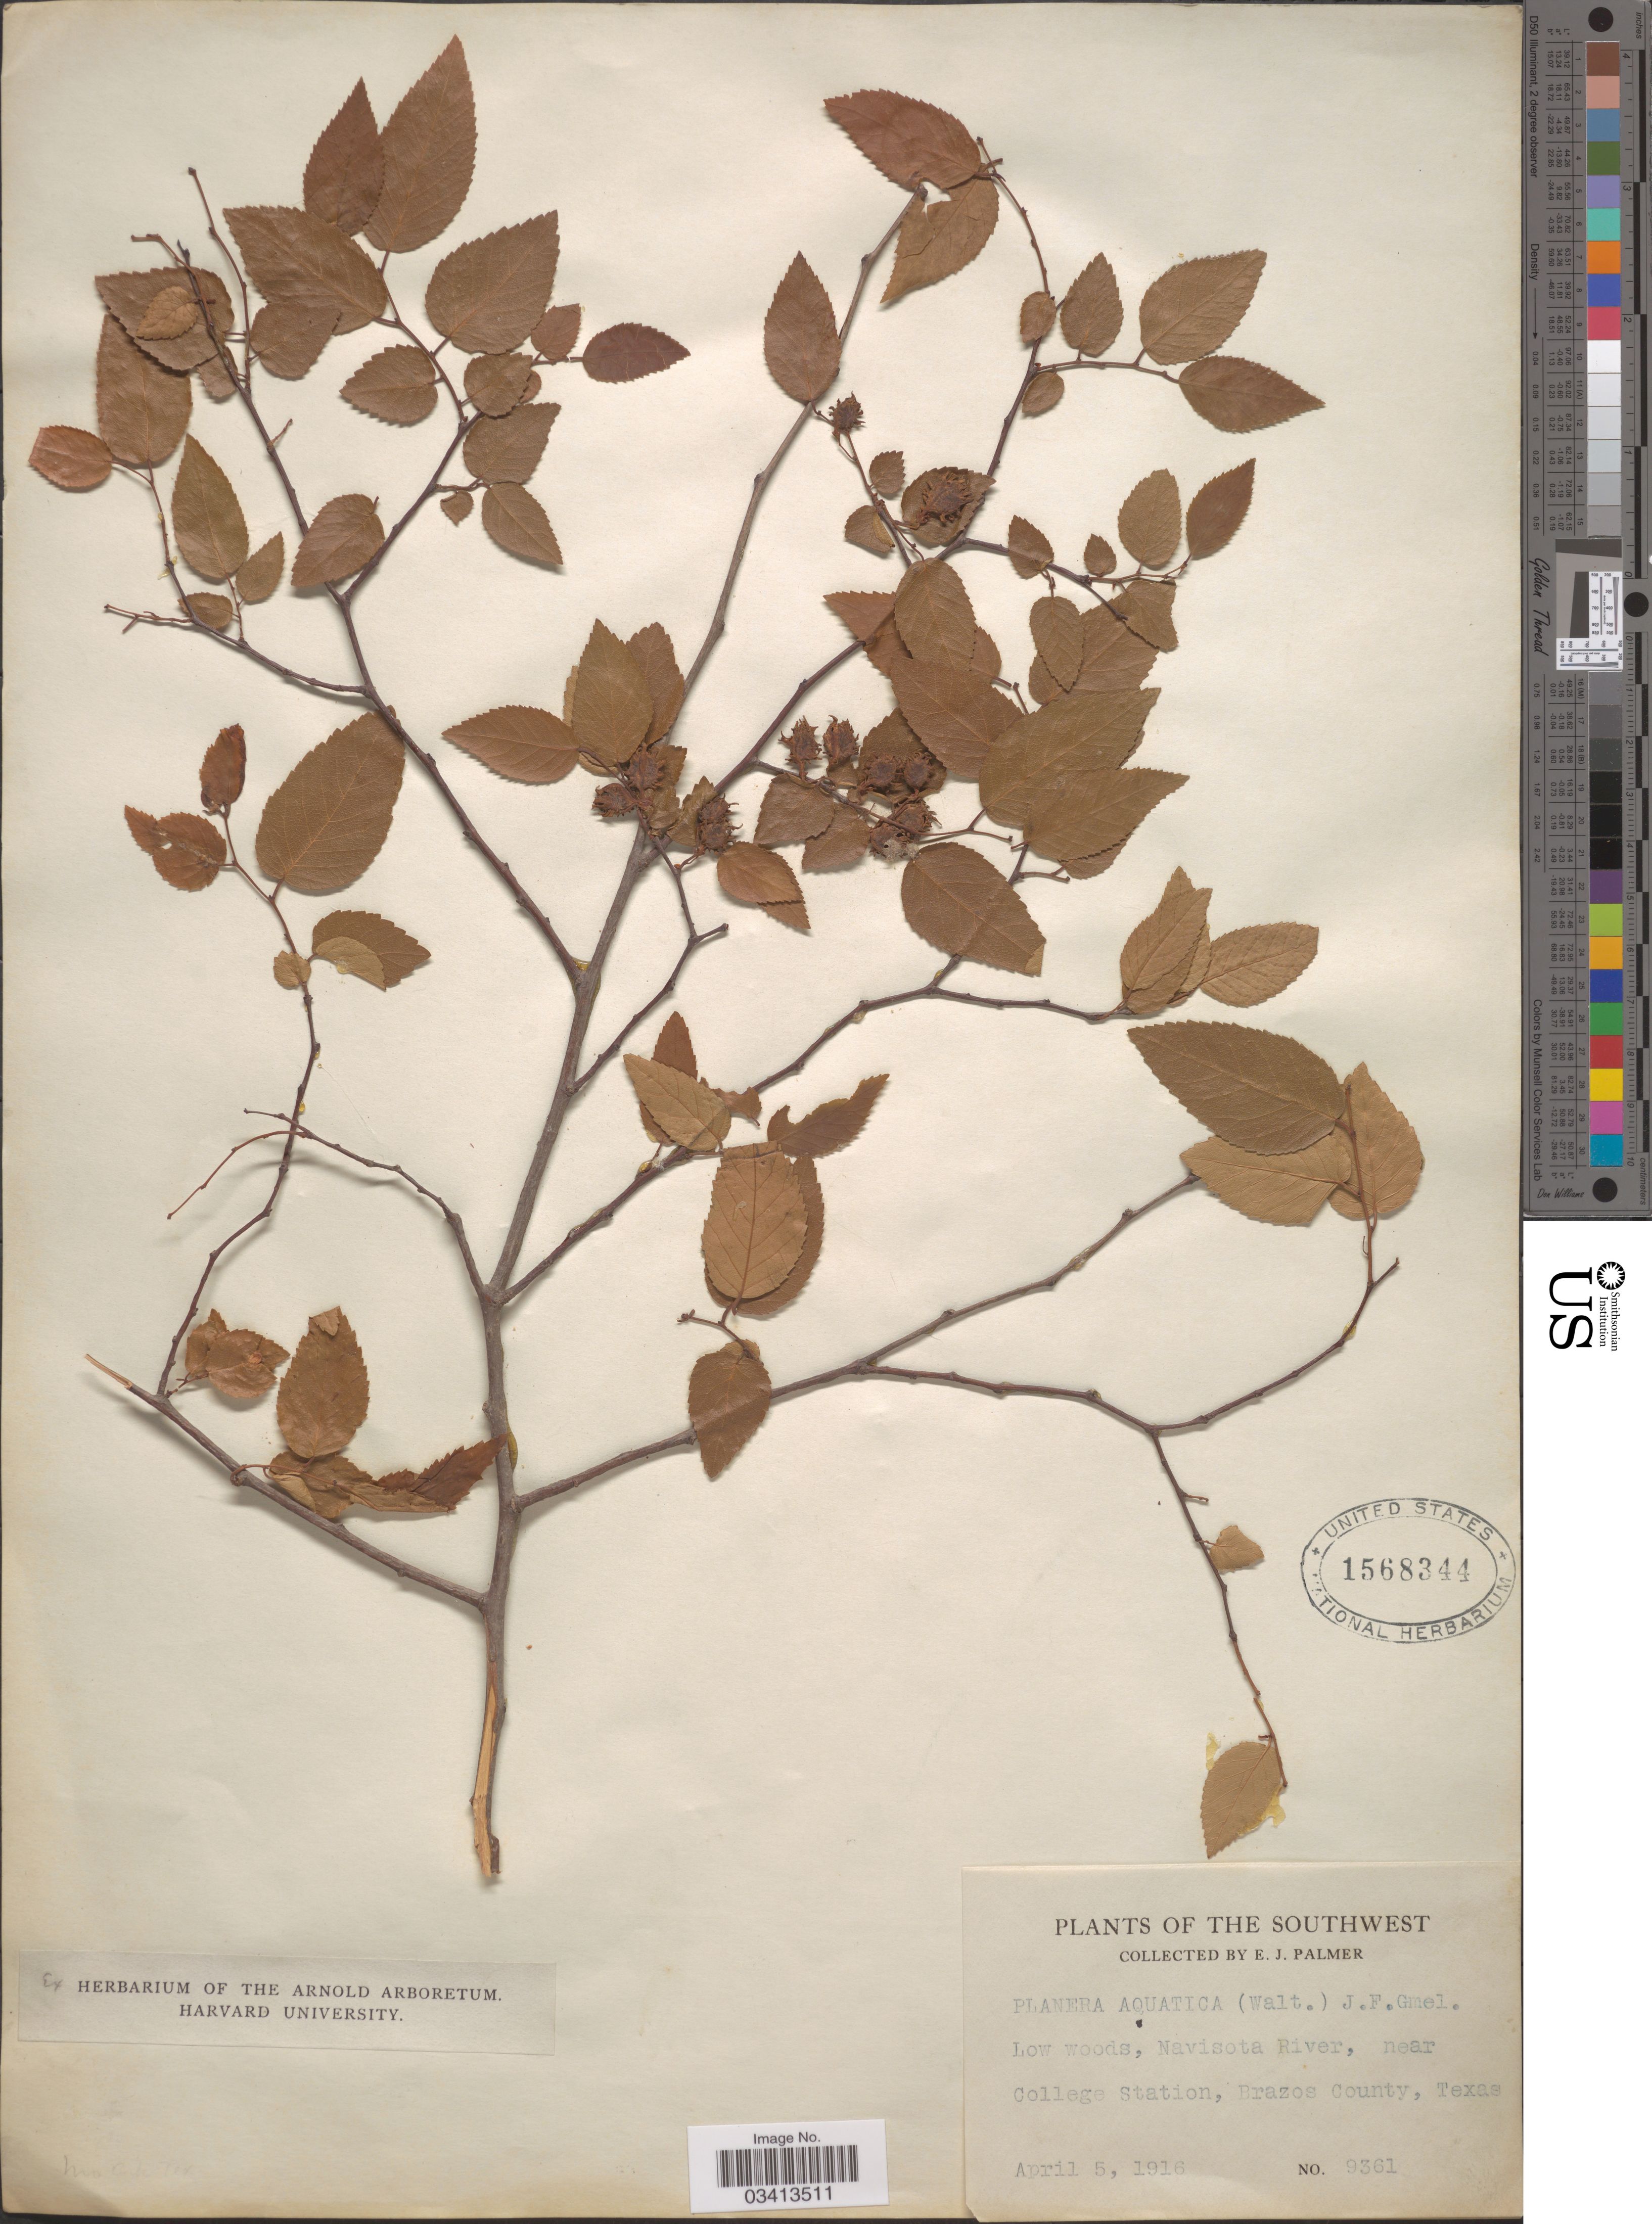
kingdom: Plantae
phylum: Tracheophyta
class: Magnoliopsida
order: Rosales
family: Ulmaceae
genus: Planera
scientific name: Planera aquatica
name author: J.F. Gmel.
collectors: E. J. Palmer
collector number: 9361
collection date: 1916-04-05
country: United States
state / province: Texas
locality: The Southwest. Navisota River, near College Station, Brazos County.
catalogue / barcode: US 1568344